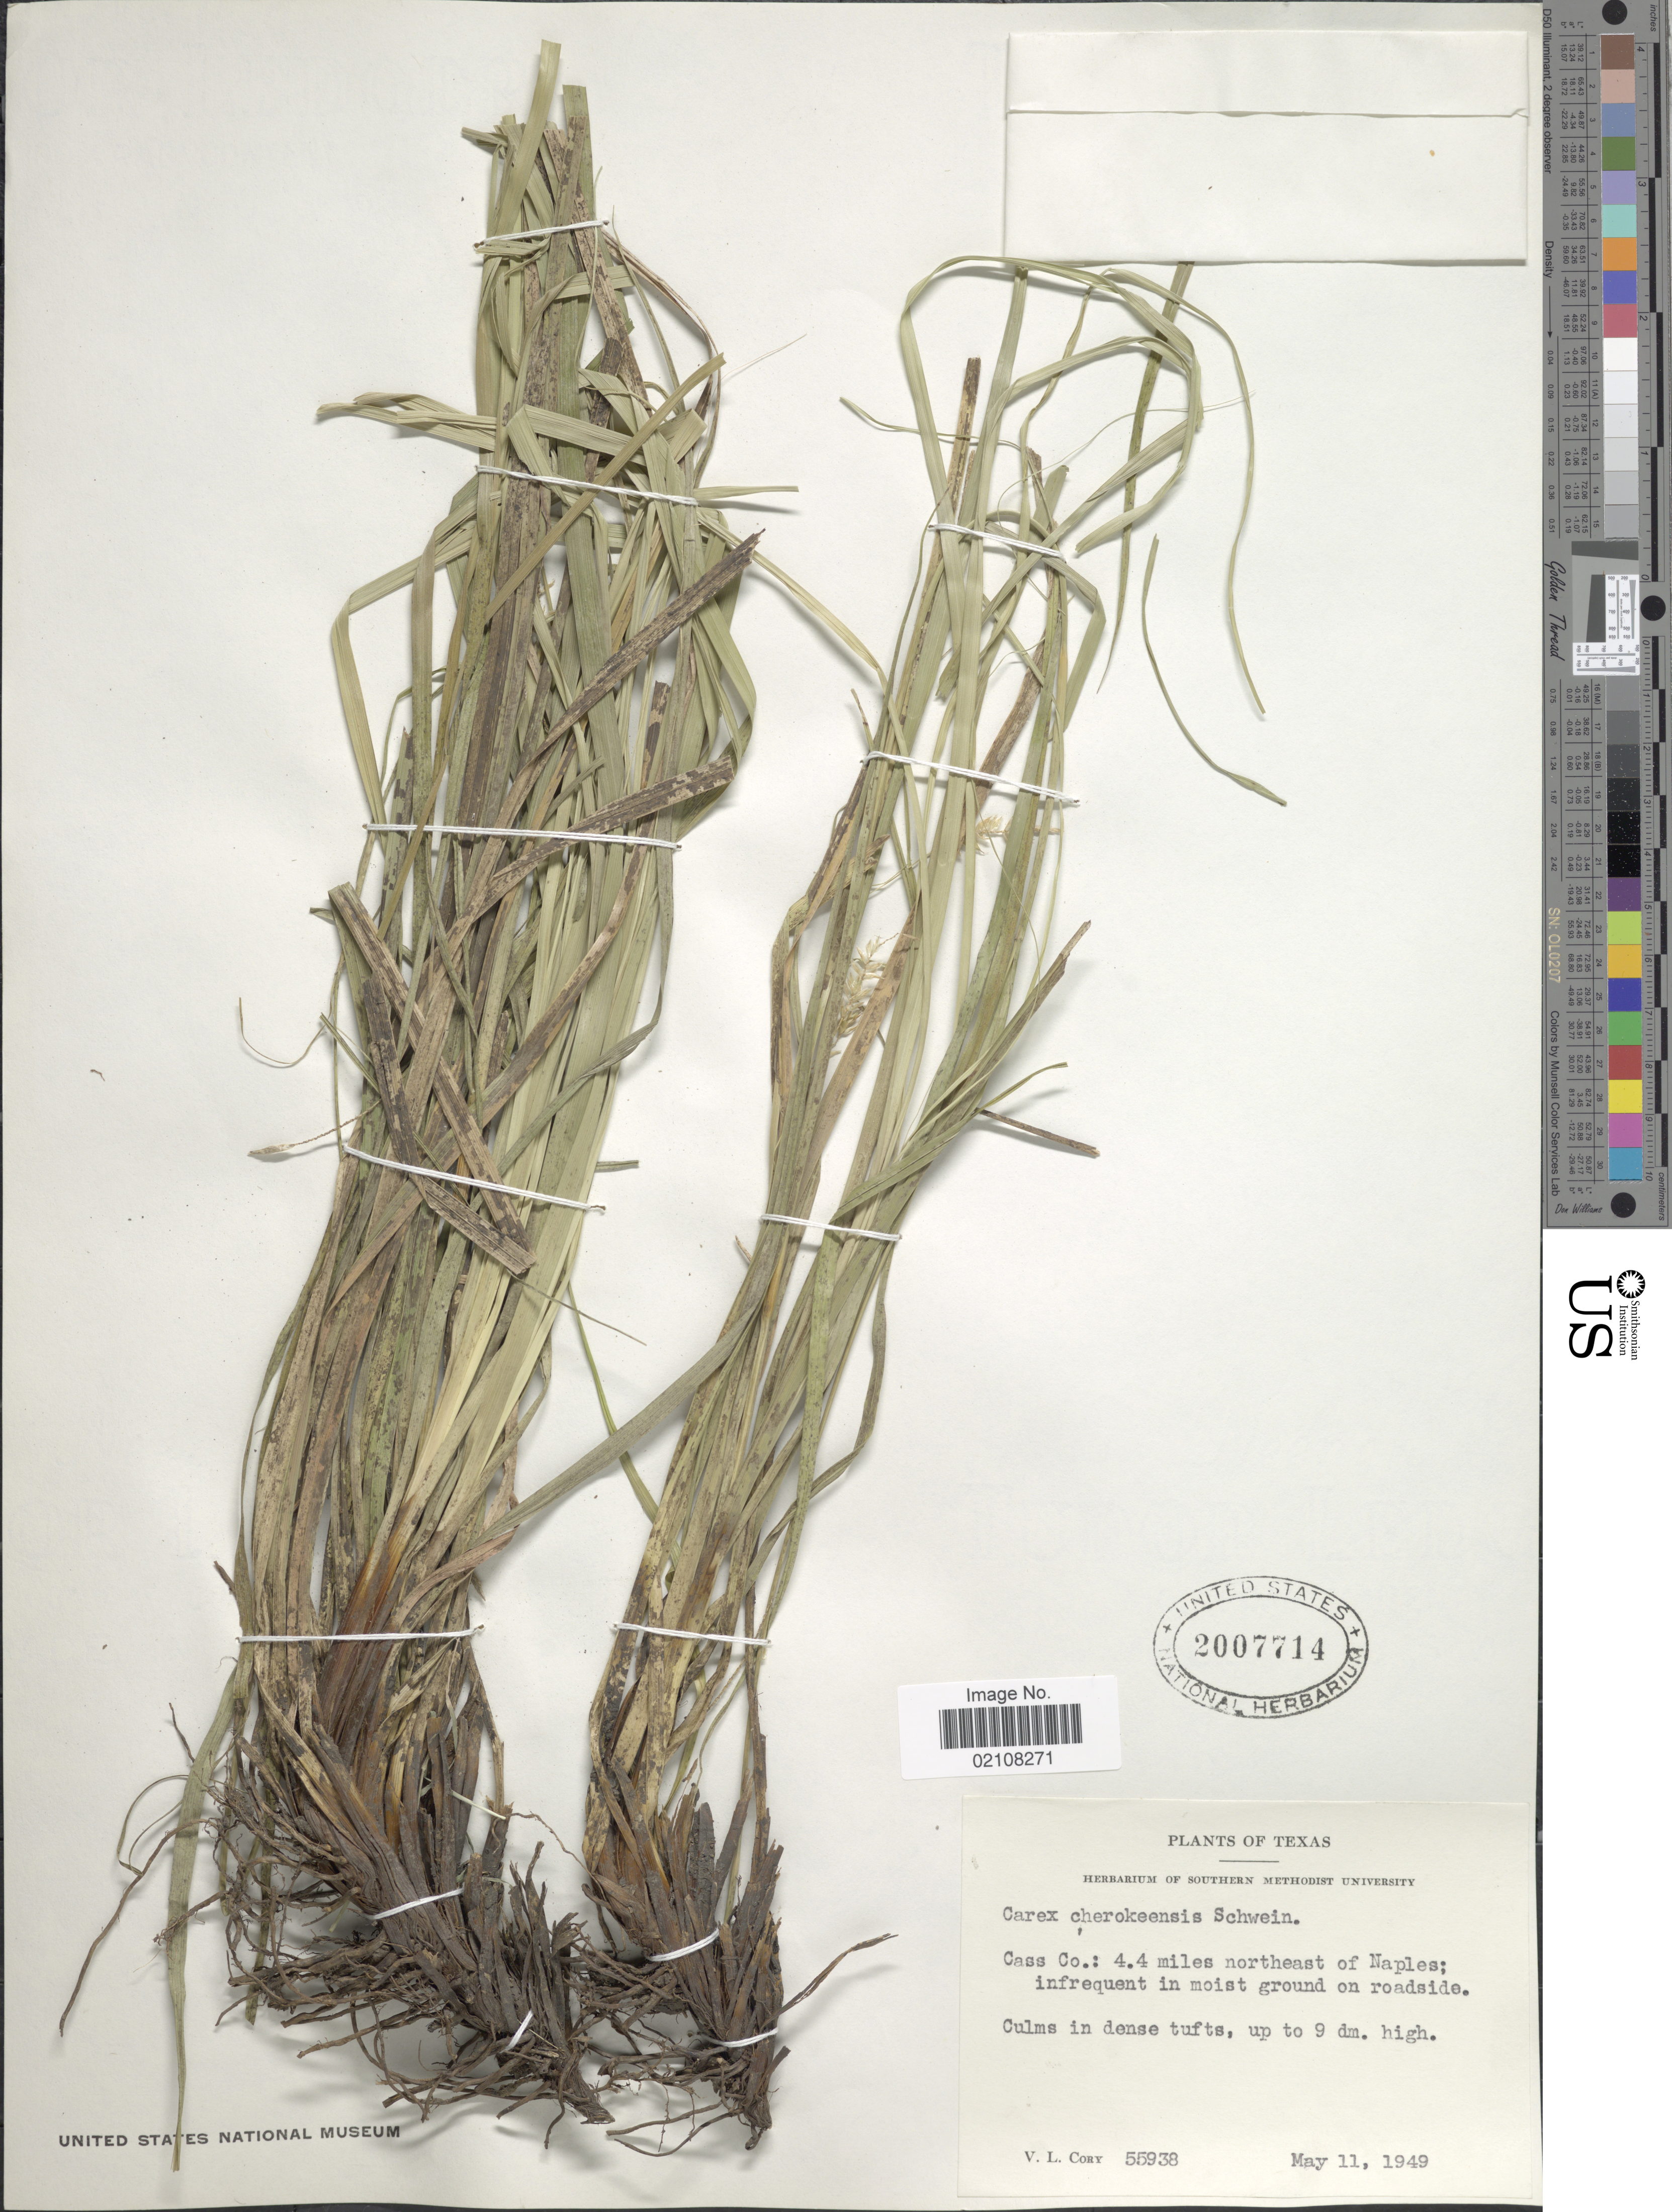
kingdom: Plantae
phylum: Tracheophyta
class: Liliopsida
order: Poales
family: Cyperaceae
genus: Carex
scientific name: Carex cherokeensis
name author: Schwein.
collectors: V. Cory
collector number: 55938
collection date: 1949-05-11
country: United States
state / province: Texas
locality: Cass Co.: 4.4 miles northeast of Naples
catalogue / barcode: US 2007714